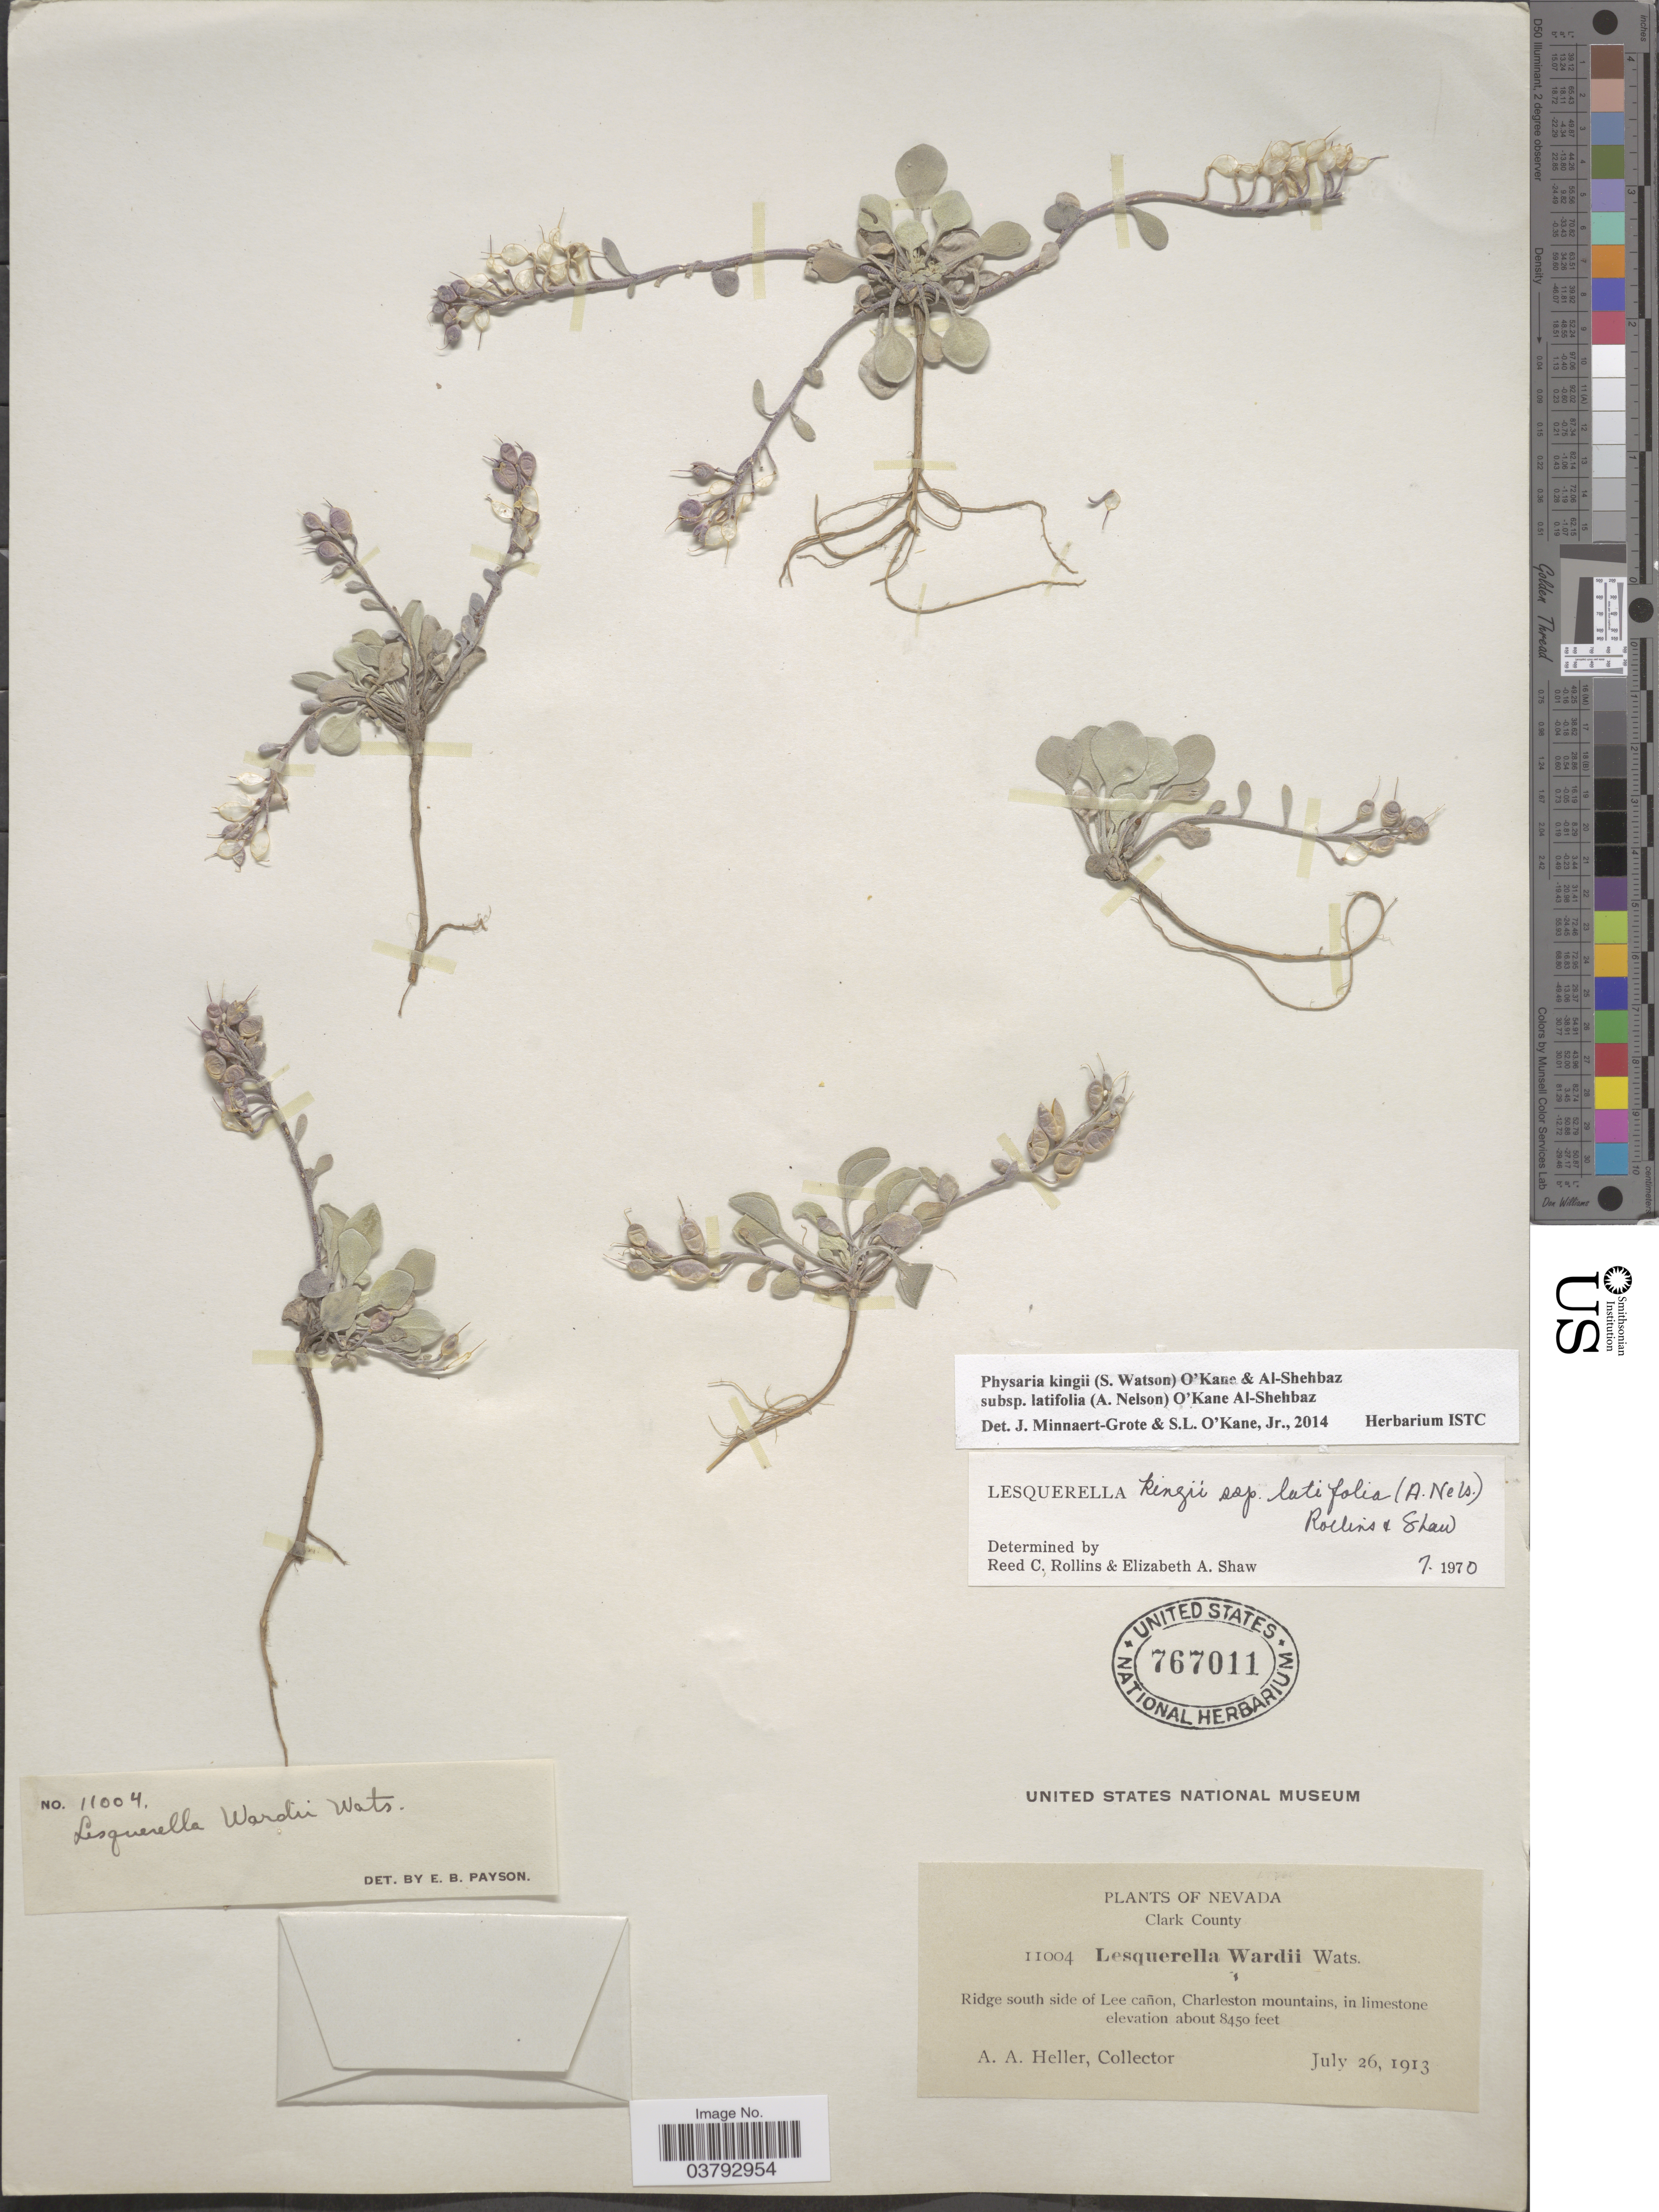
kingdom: Plantae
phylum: Tracheophyta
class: Magnoliopsida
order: Brassicales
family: Brassicaceae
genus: Physaria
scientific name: Physaria kingii subsp. latifolia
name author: (A. Nelson) O'Kane & Al-Shehbaz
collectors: A. A. Heller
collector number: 11004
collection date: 1913-07-26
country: United States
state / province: Nevada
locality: Clark County. Ridge south side of Lee cañon, Charleston mountains, in limestone.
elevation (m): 2576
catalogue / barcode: US 767011